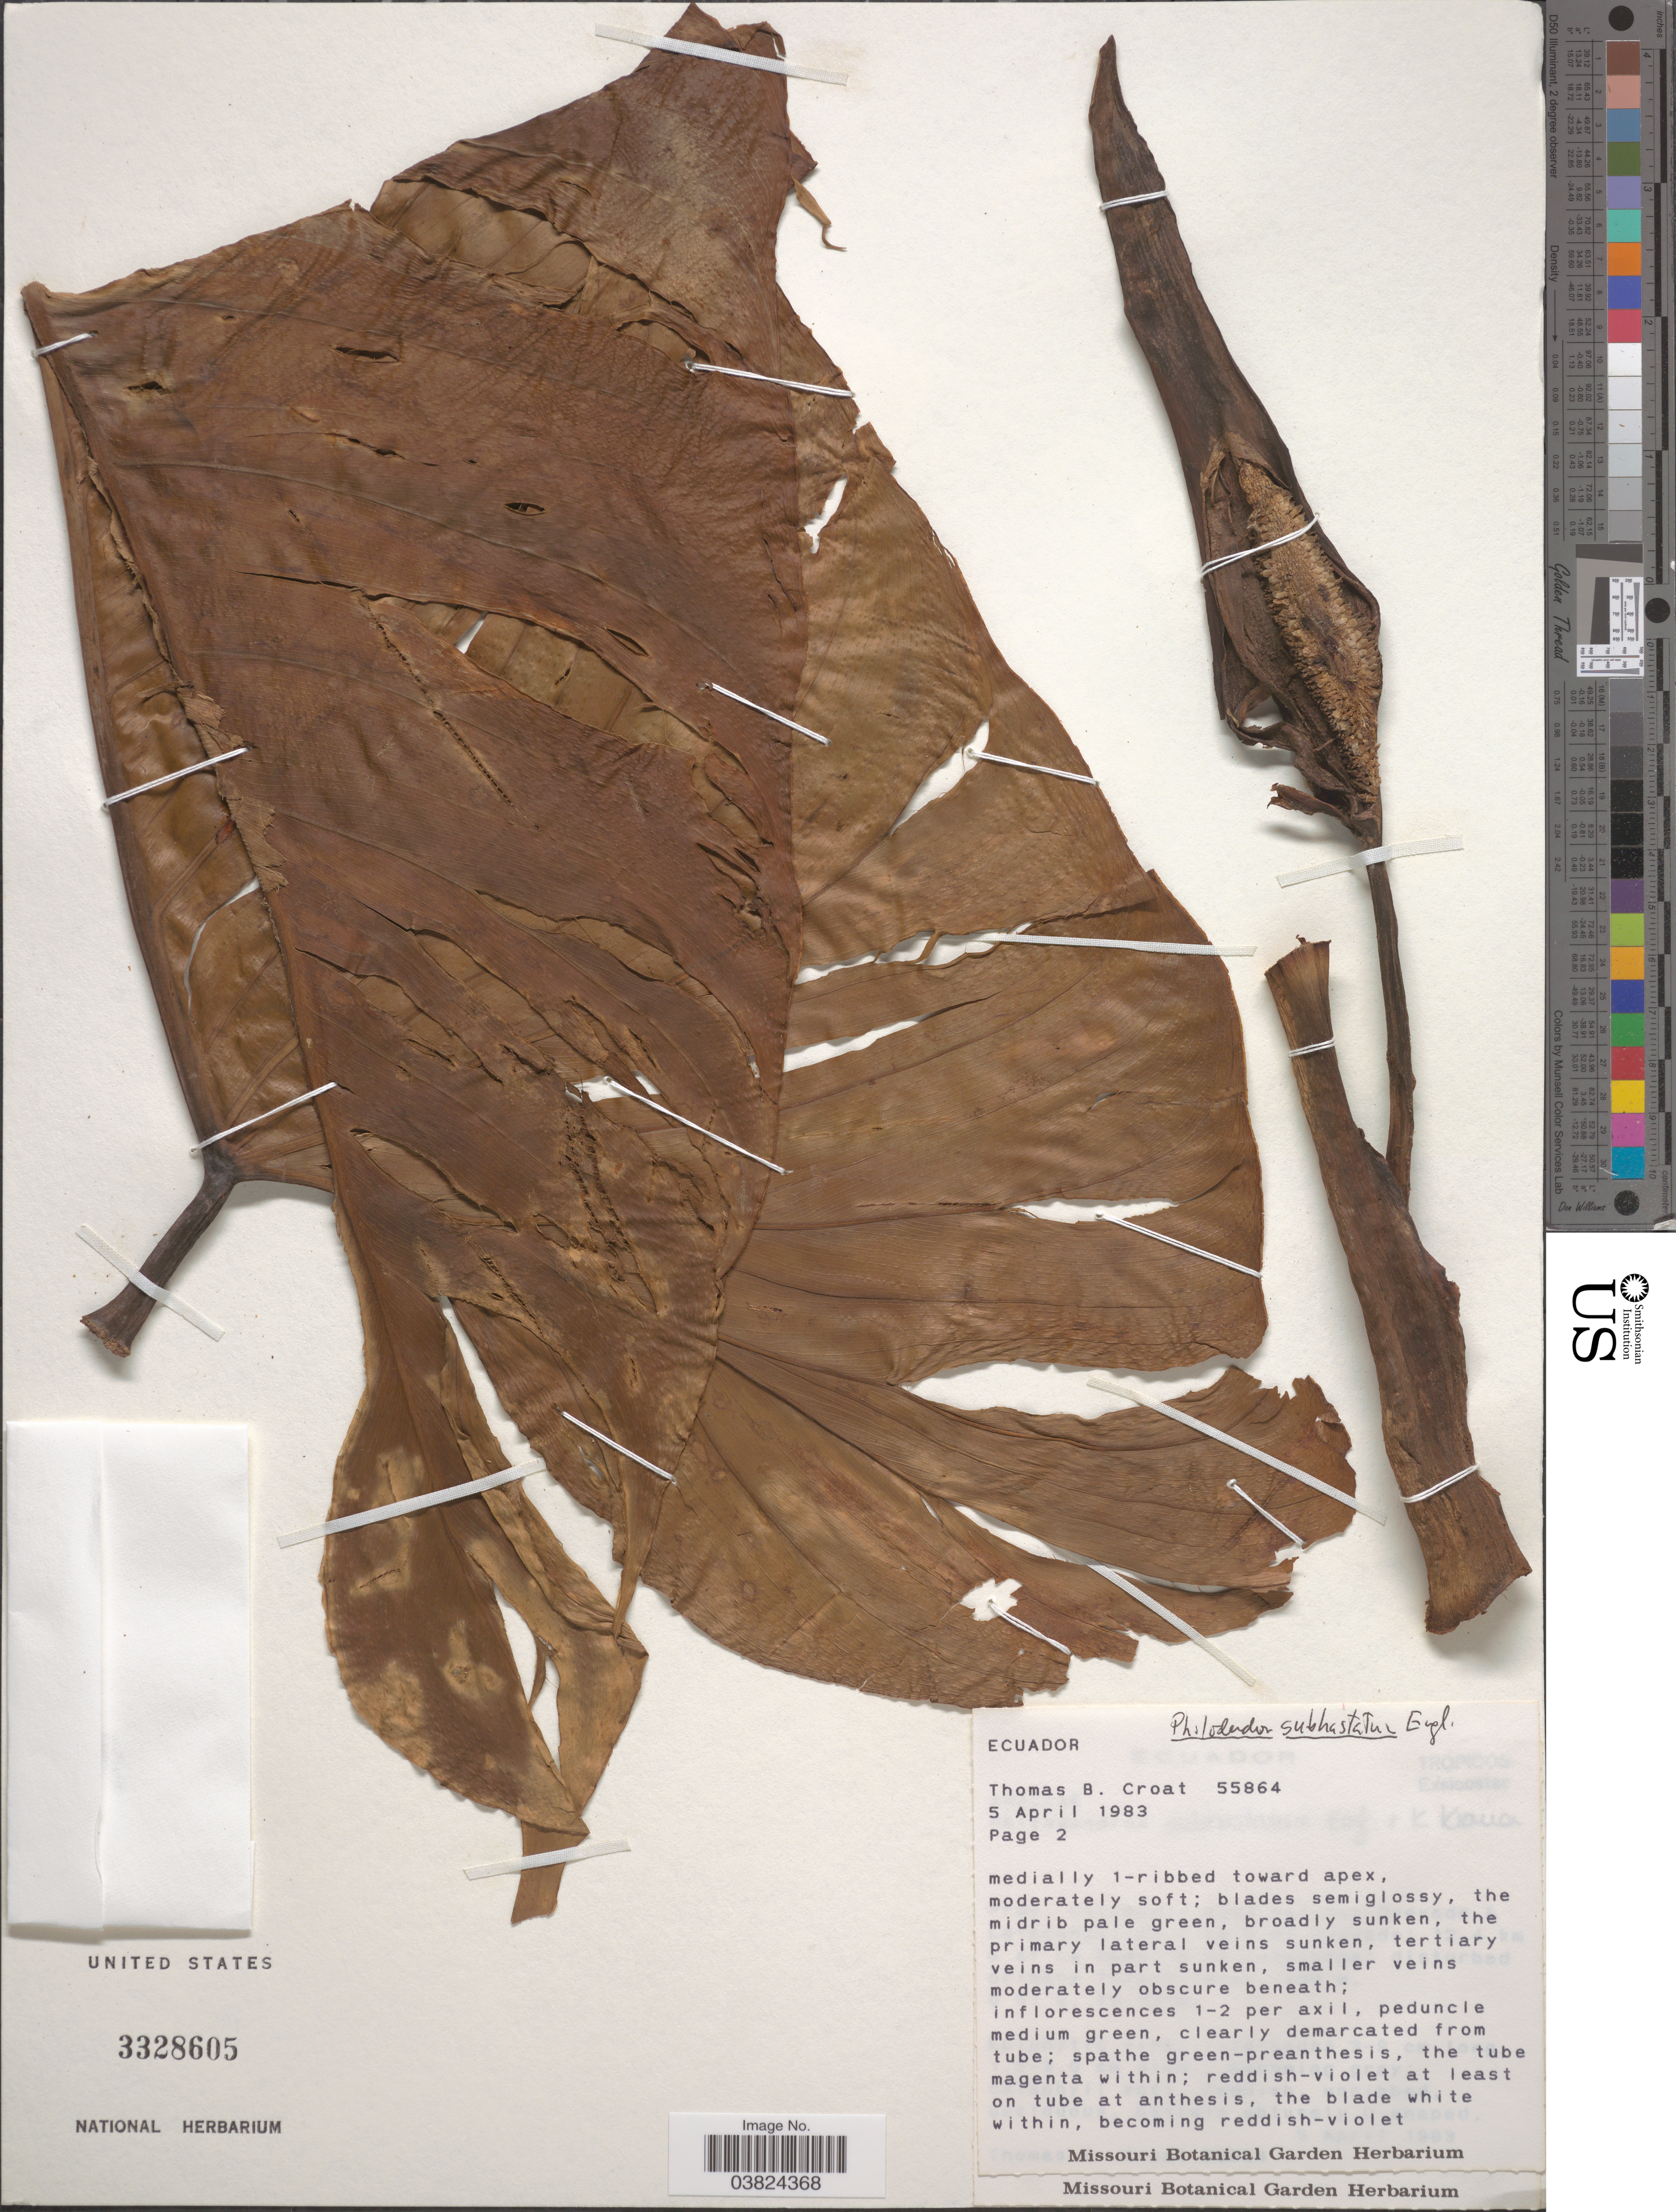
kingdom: Plantae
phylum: Tracheophyta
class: Liliopsida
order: Alismatales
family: Araceae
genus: Philodendron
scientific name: Philodendron subhastatum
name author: K. Krause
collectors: T. B. Croat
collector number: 55864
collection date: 1983-04-05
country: Ecuador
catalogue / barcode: US 3328605